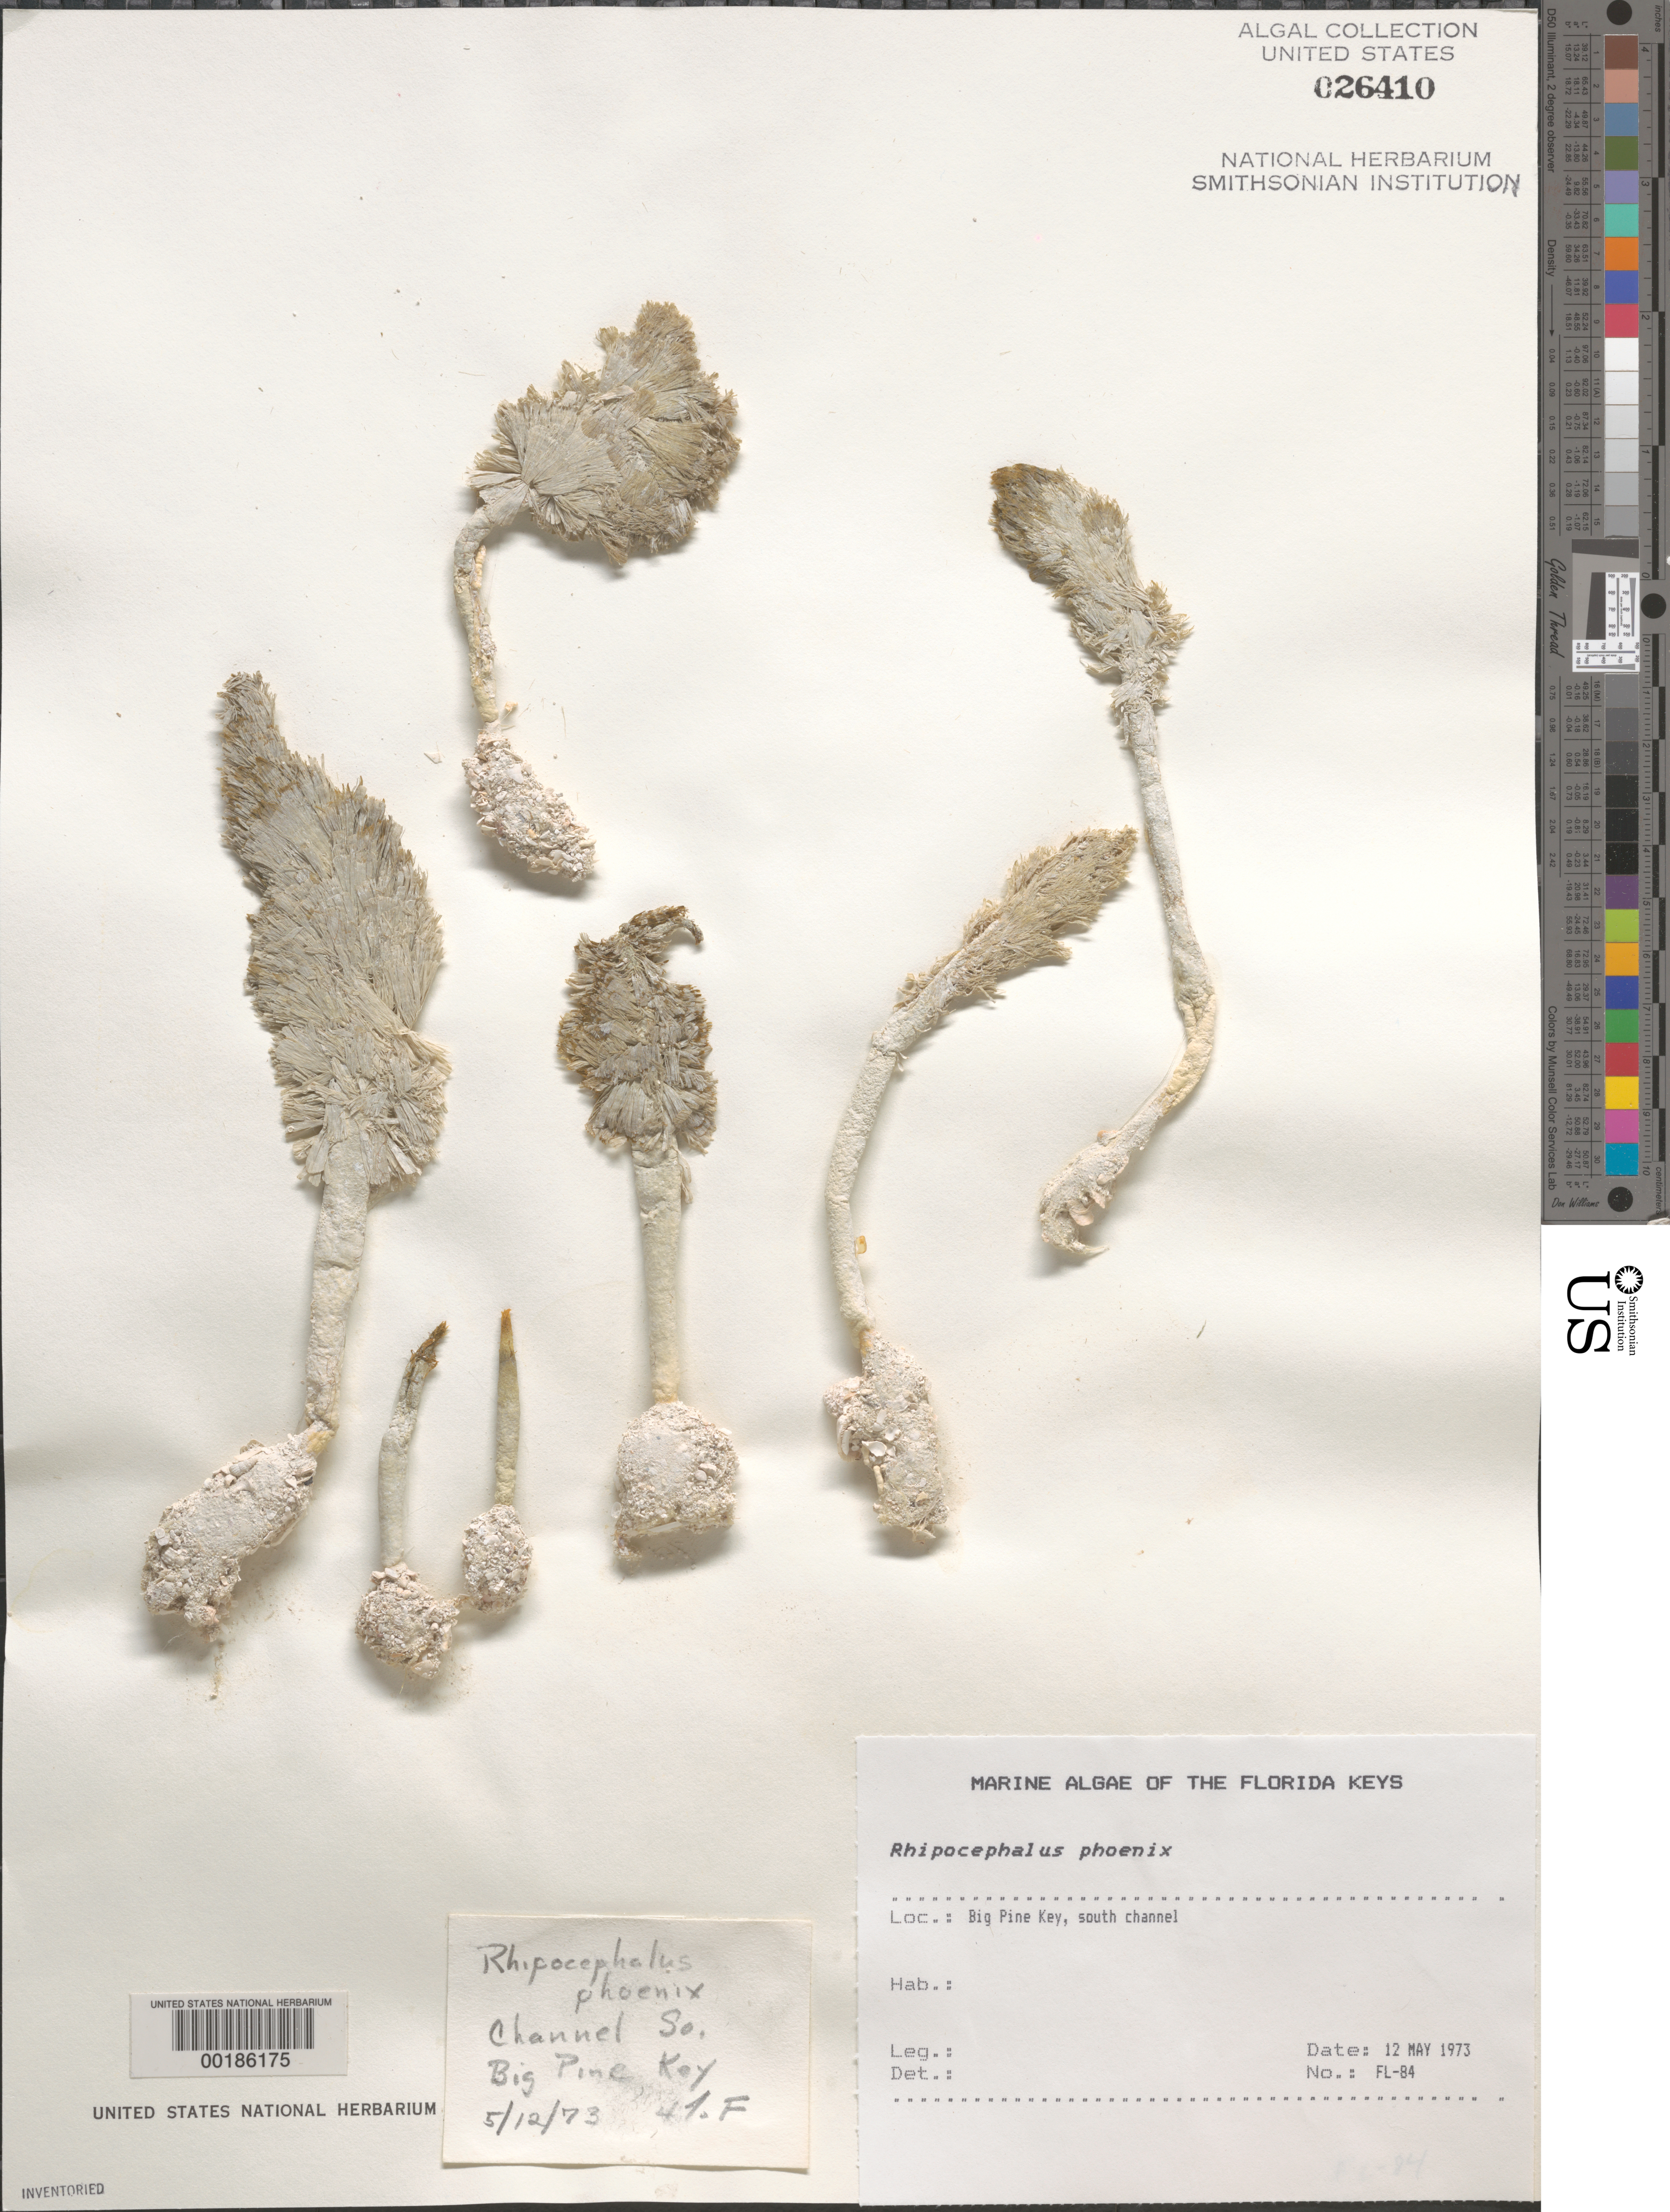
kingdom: Plantae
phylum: Chlorophyta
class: Ulvophyceae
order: Bryopsidales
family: Udoteaceae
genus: Rhipocephalus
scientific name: Rhipocephalus phoenix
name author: (J. Ellis & Sol.) Kütz.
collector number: FL-84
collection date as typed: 12 May 1973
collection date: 1973-05-12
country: United States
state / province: Florida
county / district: Monroe County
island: Big Pine Key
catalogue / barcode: US 26410